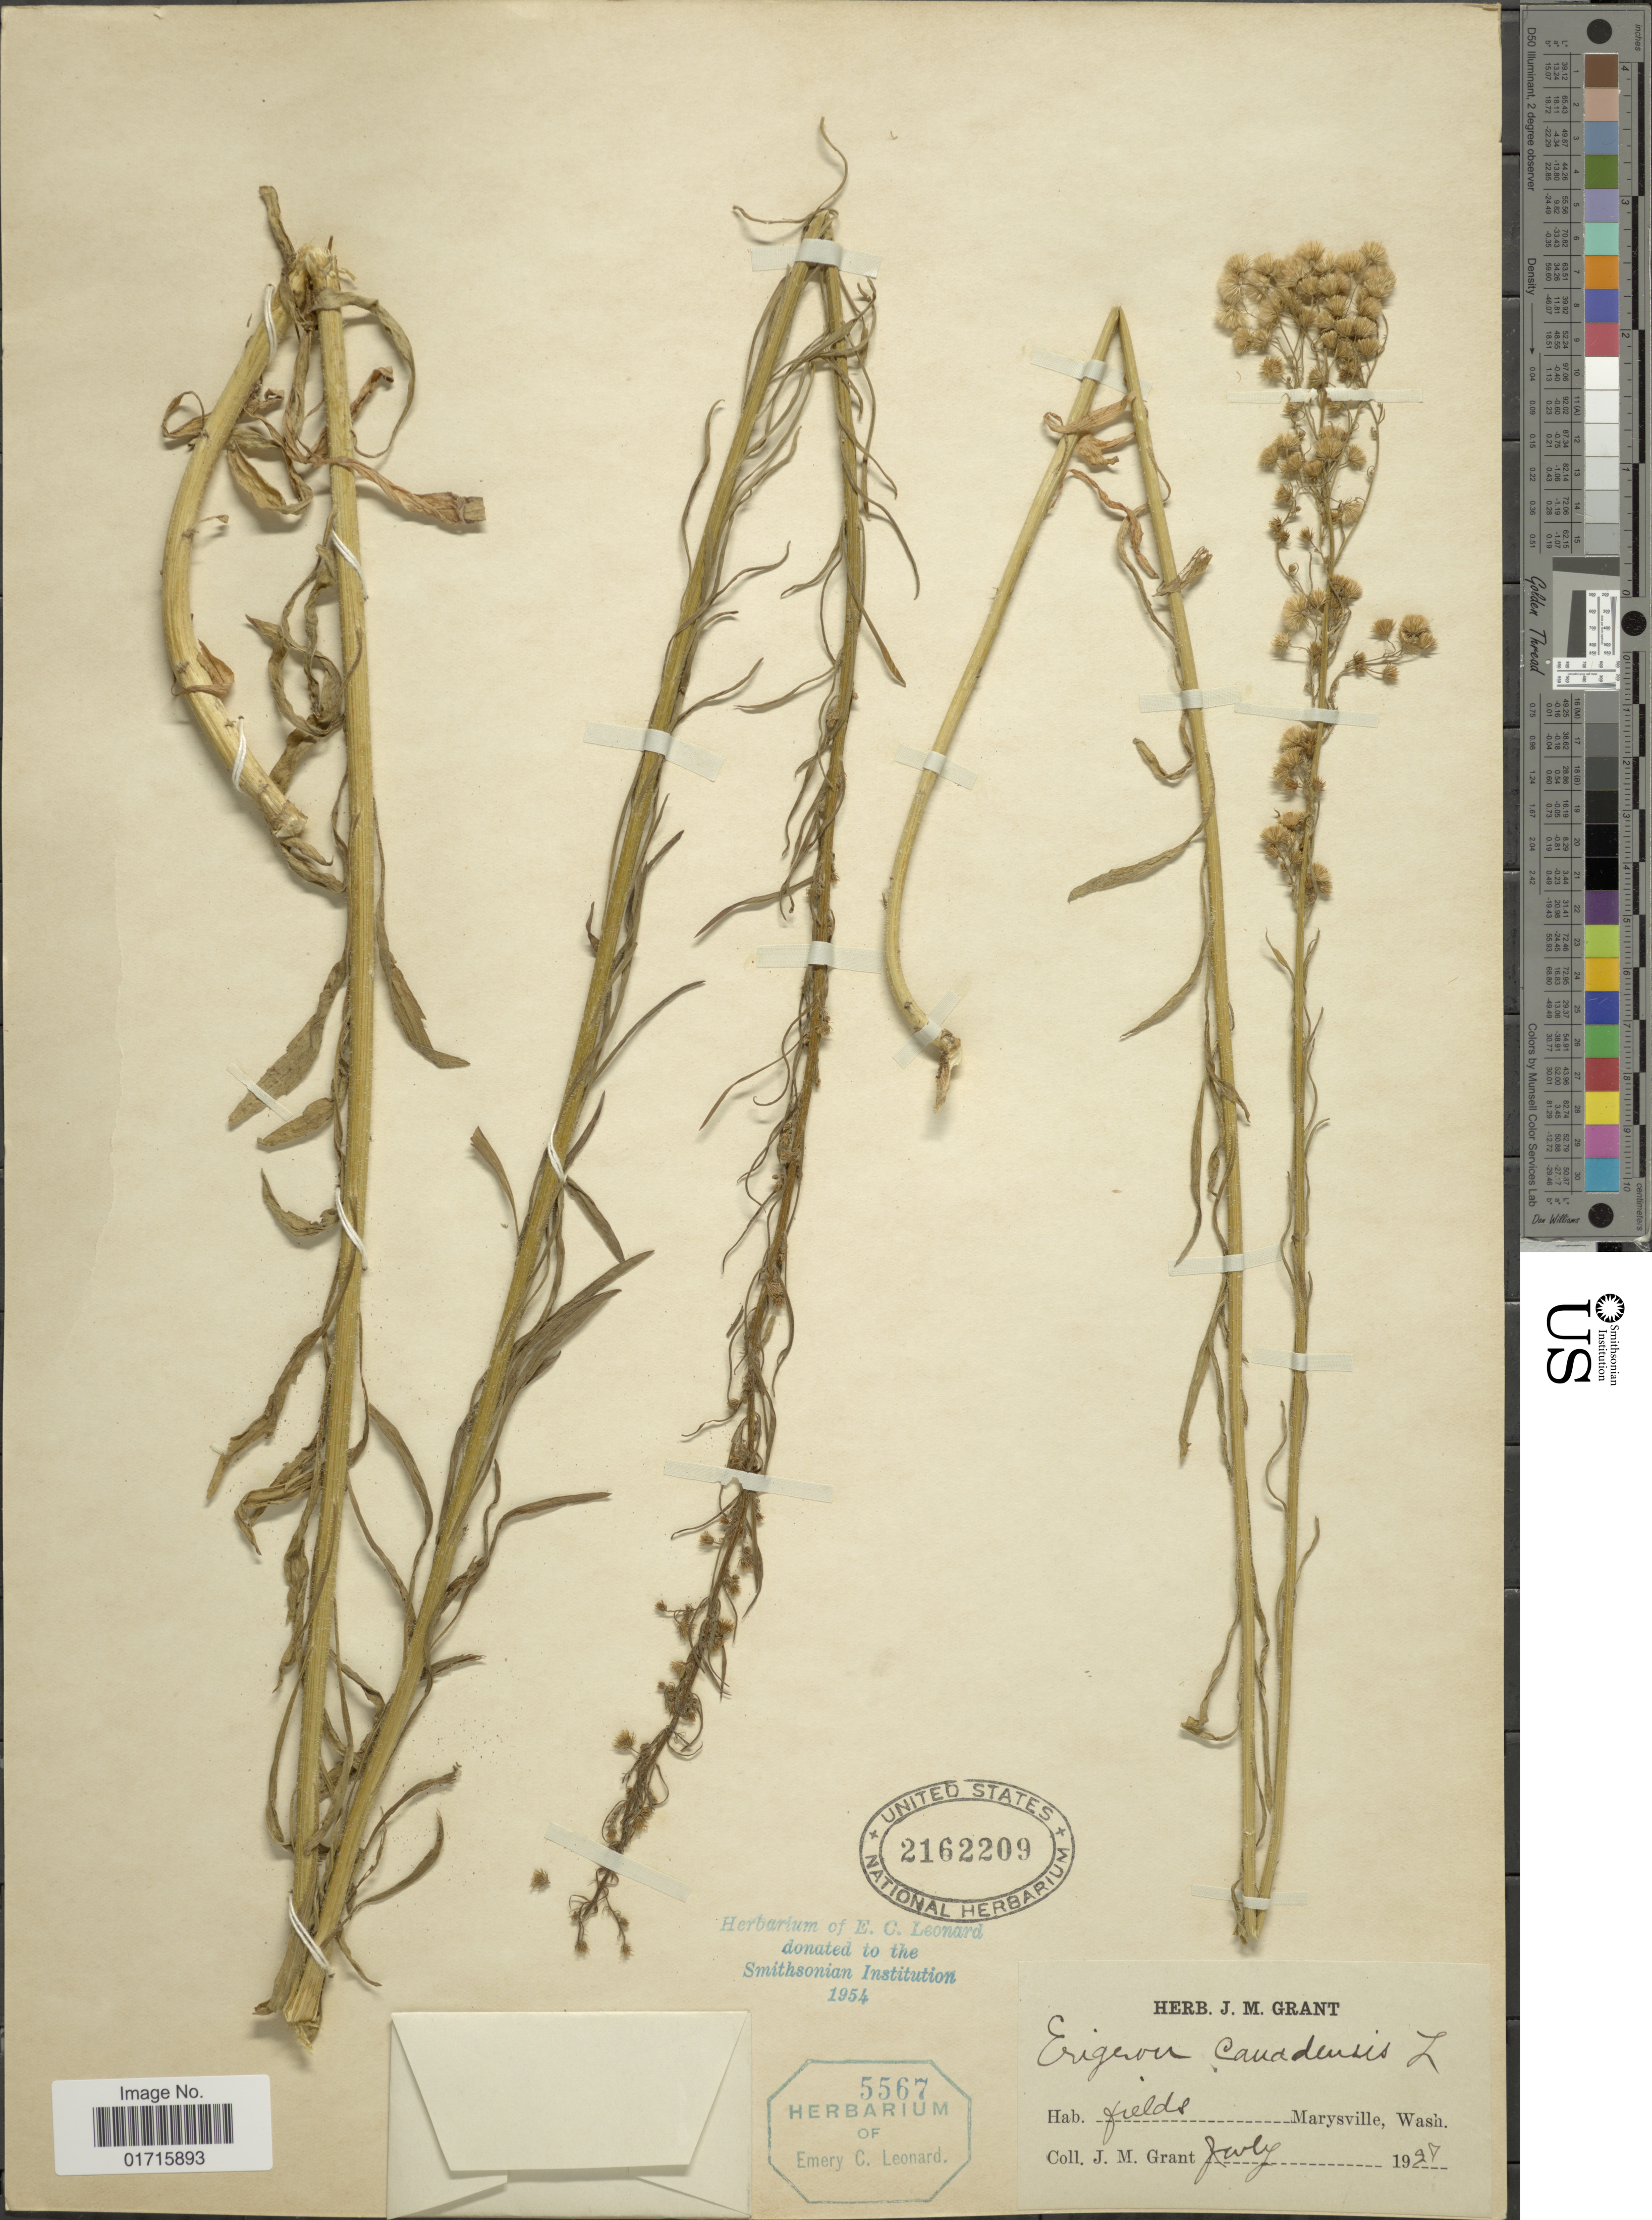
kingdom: Plantae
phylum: Tracheophyta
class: Magnoliopsida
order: Asterales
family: Asteraceae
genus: Conyza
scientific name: Conyza canadensis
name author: (L.) Cronq.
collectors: J. M. Grant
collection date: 1927-07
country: United States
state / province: Washington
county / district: Snohomish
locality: Marysville, Wash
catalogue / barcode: US 2162209